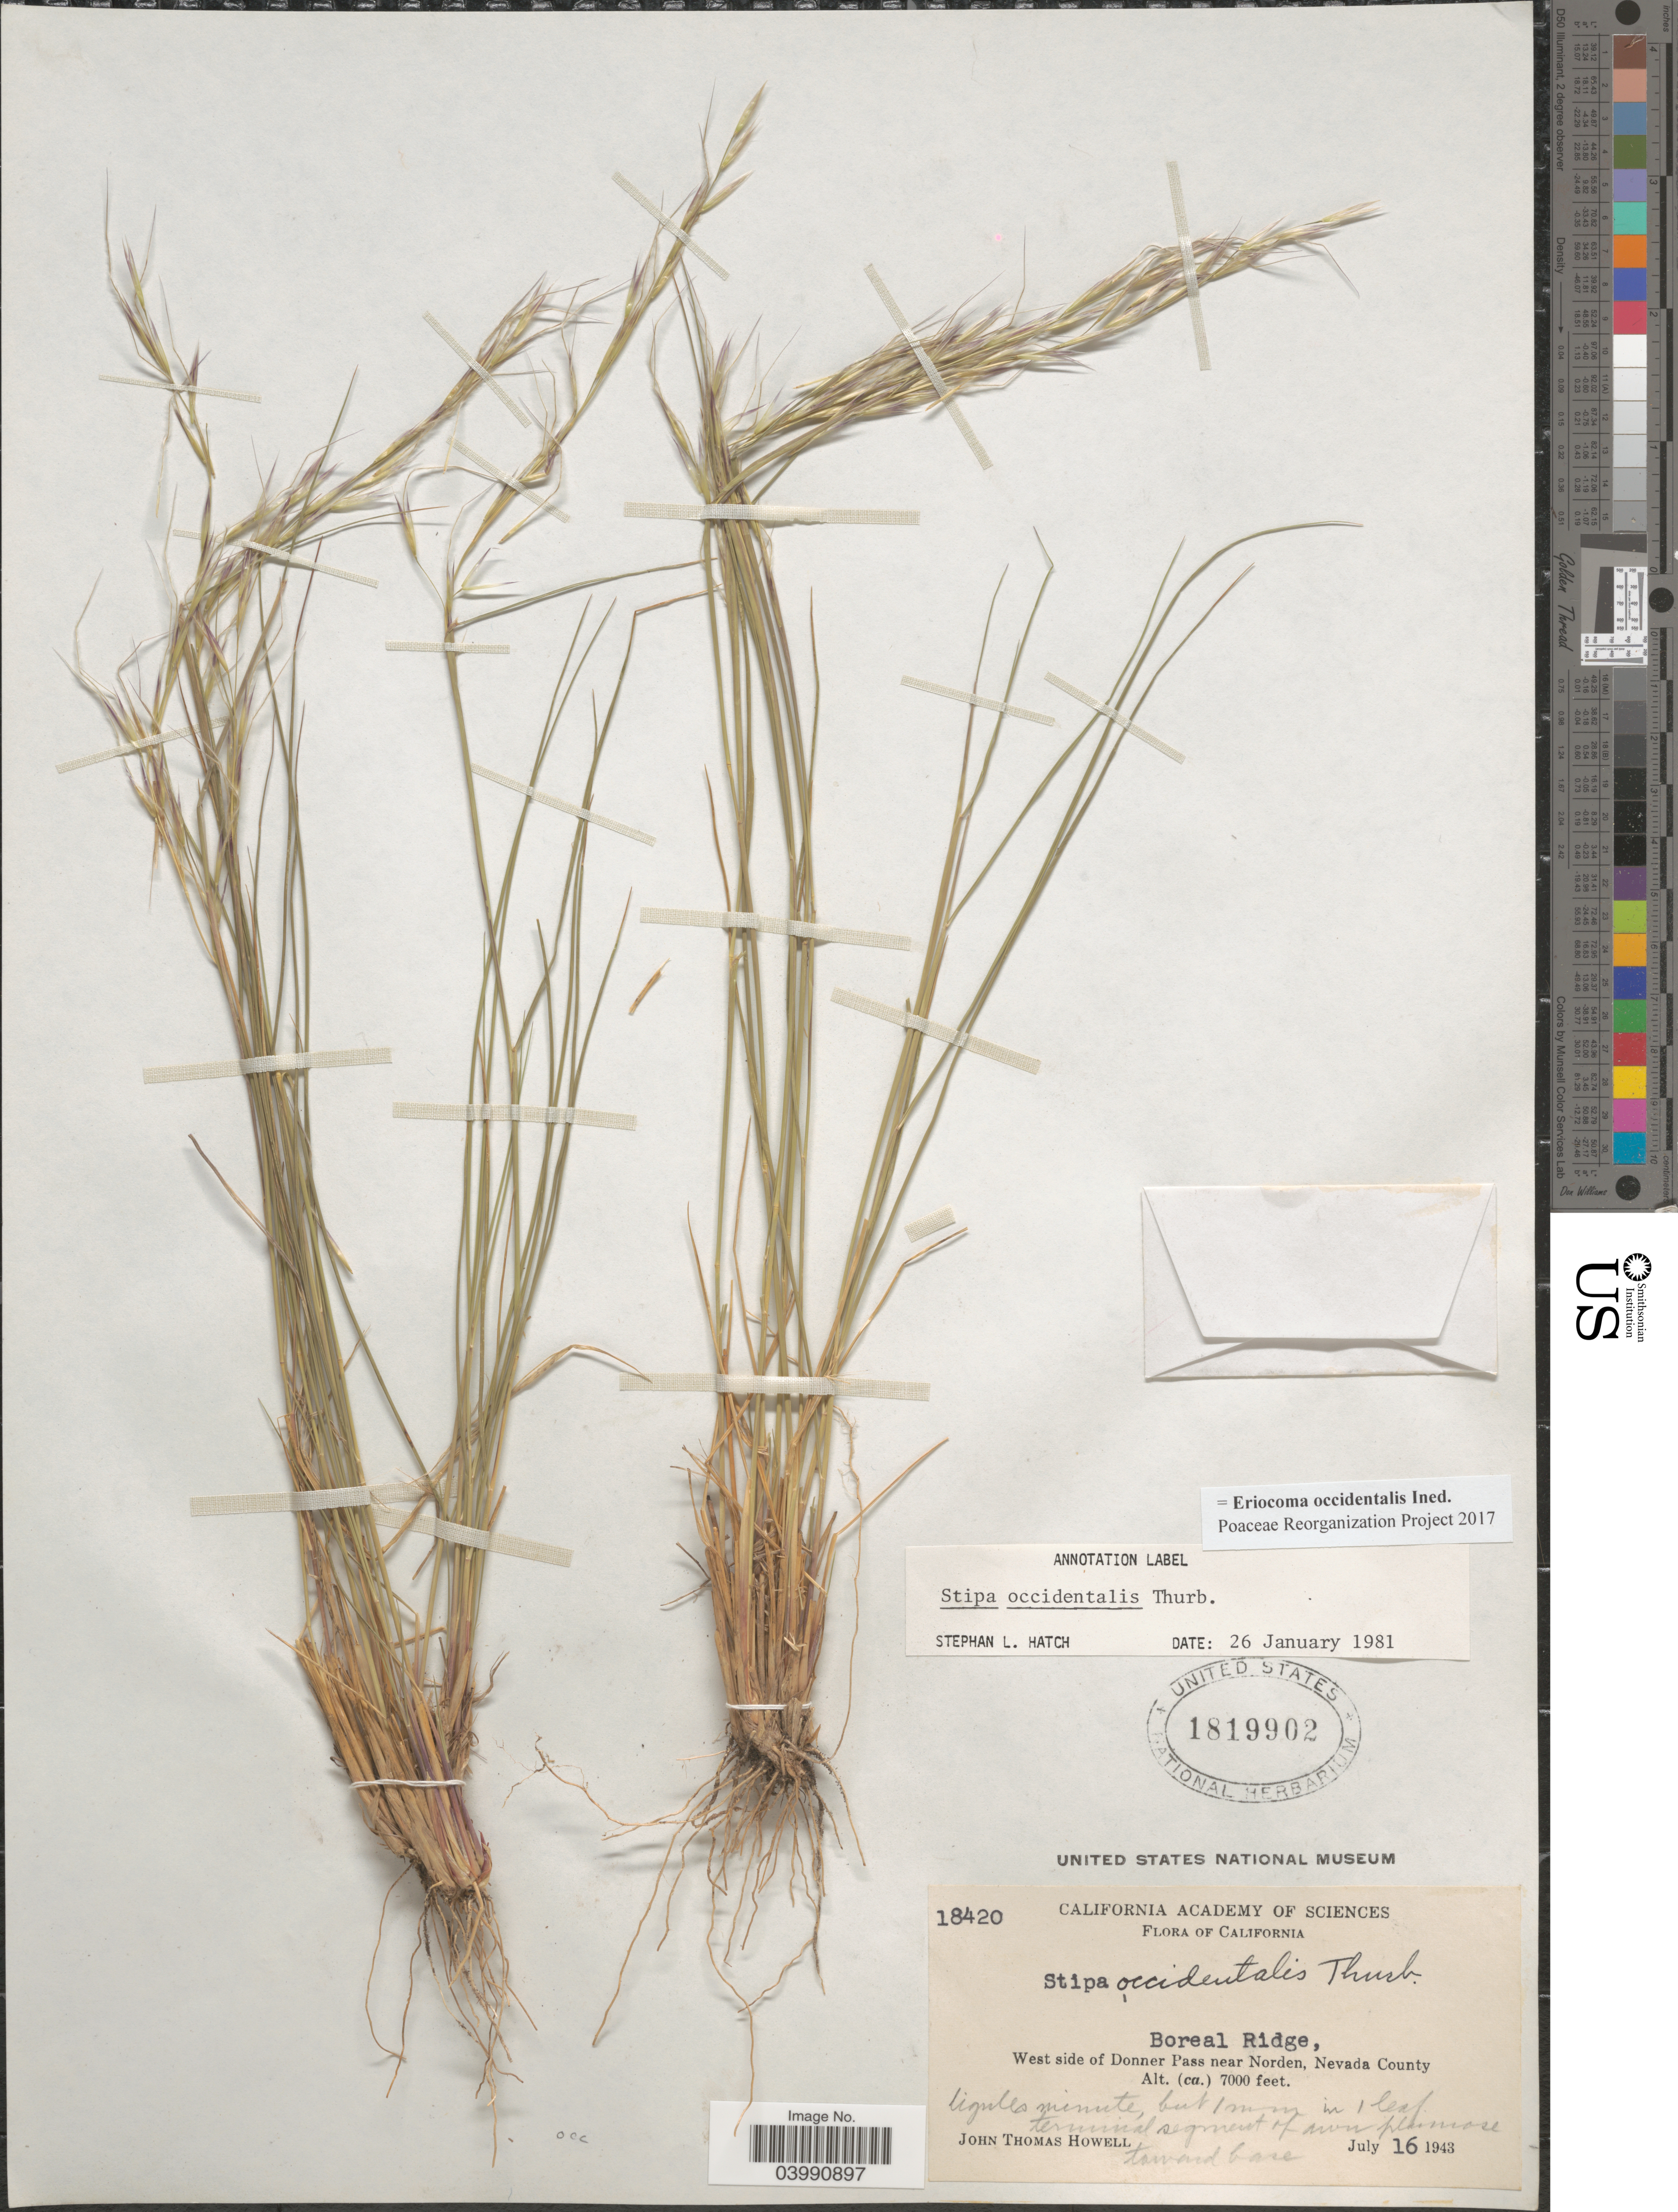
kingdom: Plantae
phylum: Tracheophyta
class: Liliopsida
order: Poales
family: Poaceae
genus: Eriocoma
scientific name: Eriocoma occidentalis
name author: (Thurb. ex S. Watson) Romasch.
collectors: J. T. Howell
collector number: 18420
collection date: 1943-07-16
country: United States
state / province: California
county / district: Nevada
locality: Boreal Ridge, West side of Donner Pass near Norden, Nevada County.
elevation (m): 2134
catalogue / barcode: US 1819902